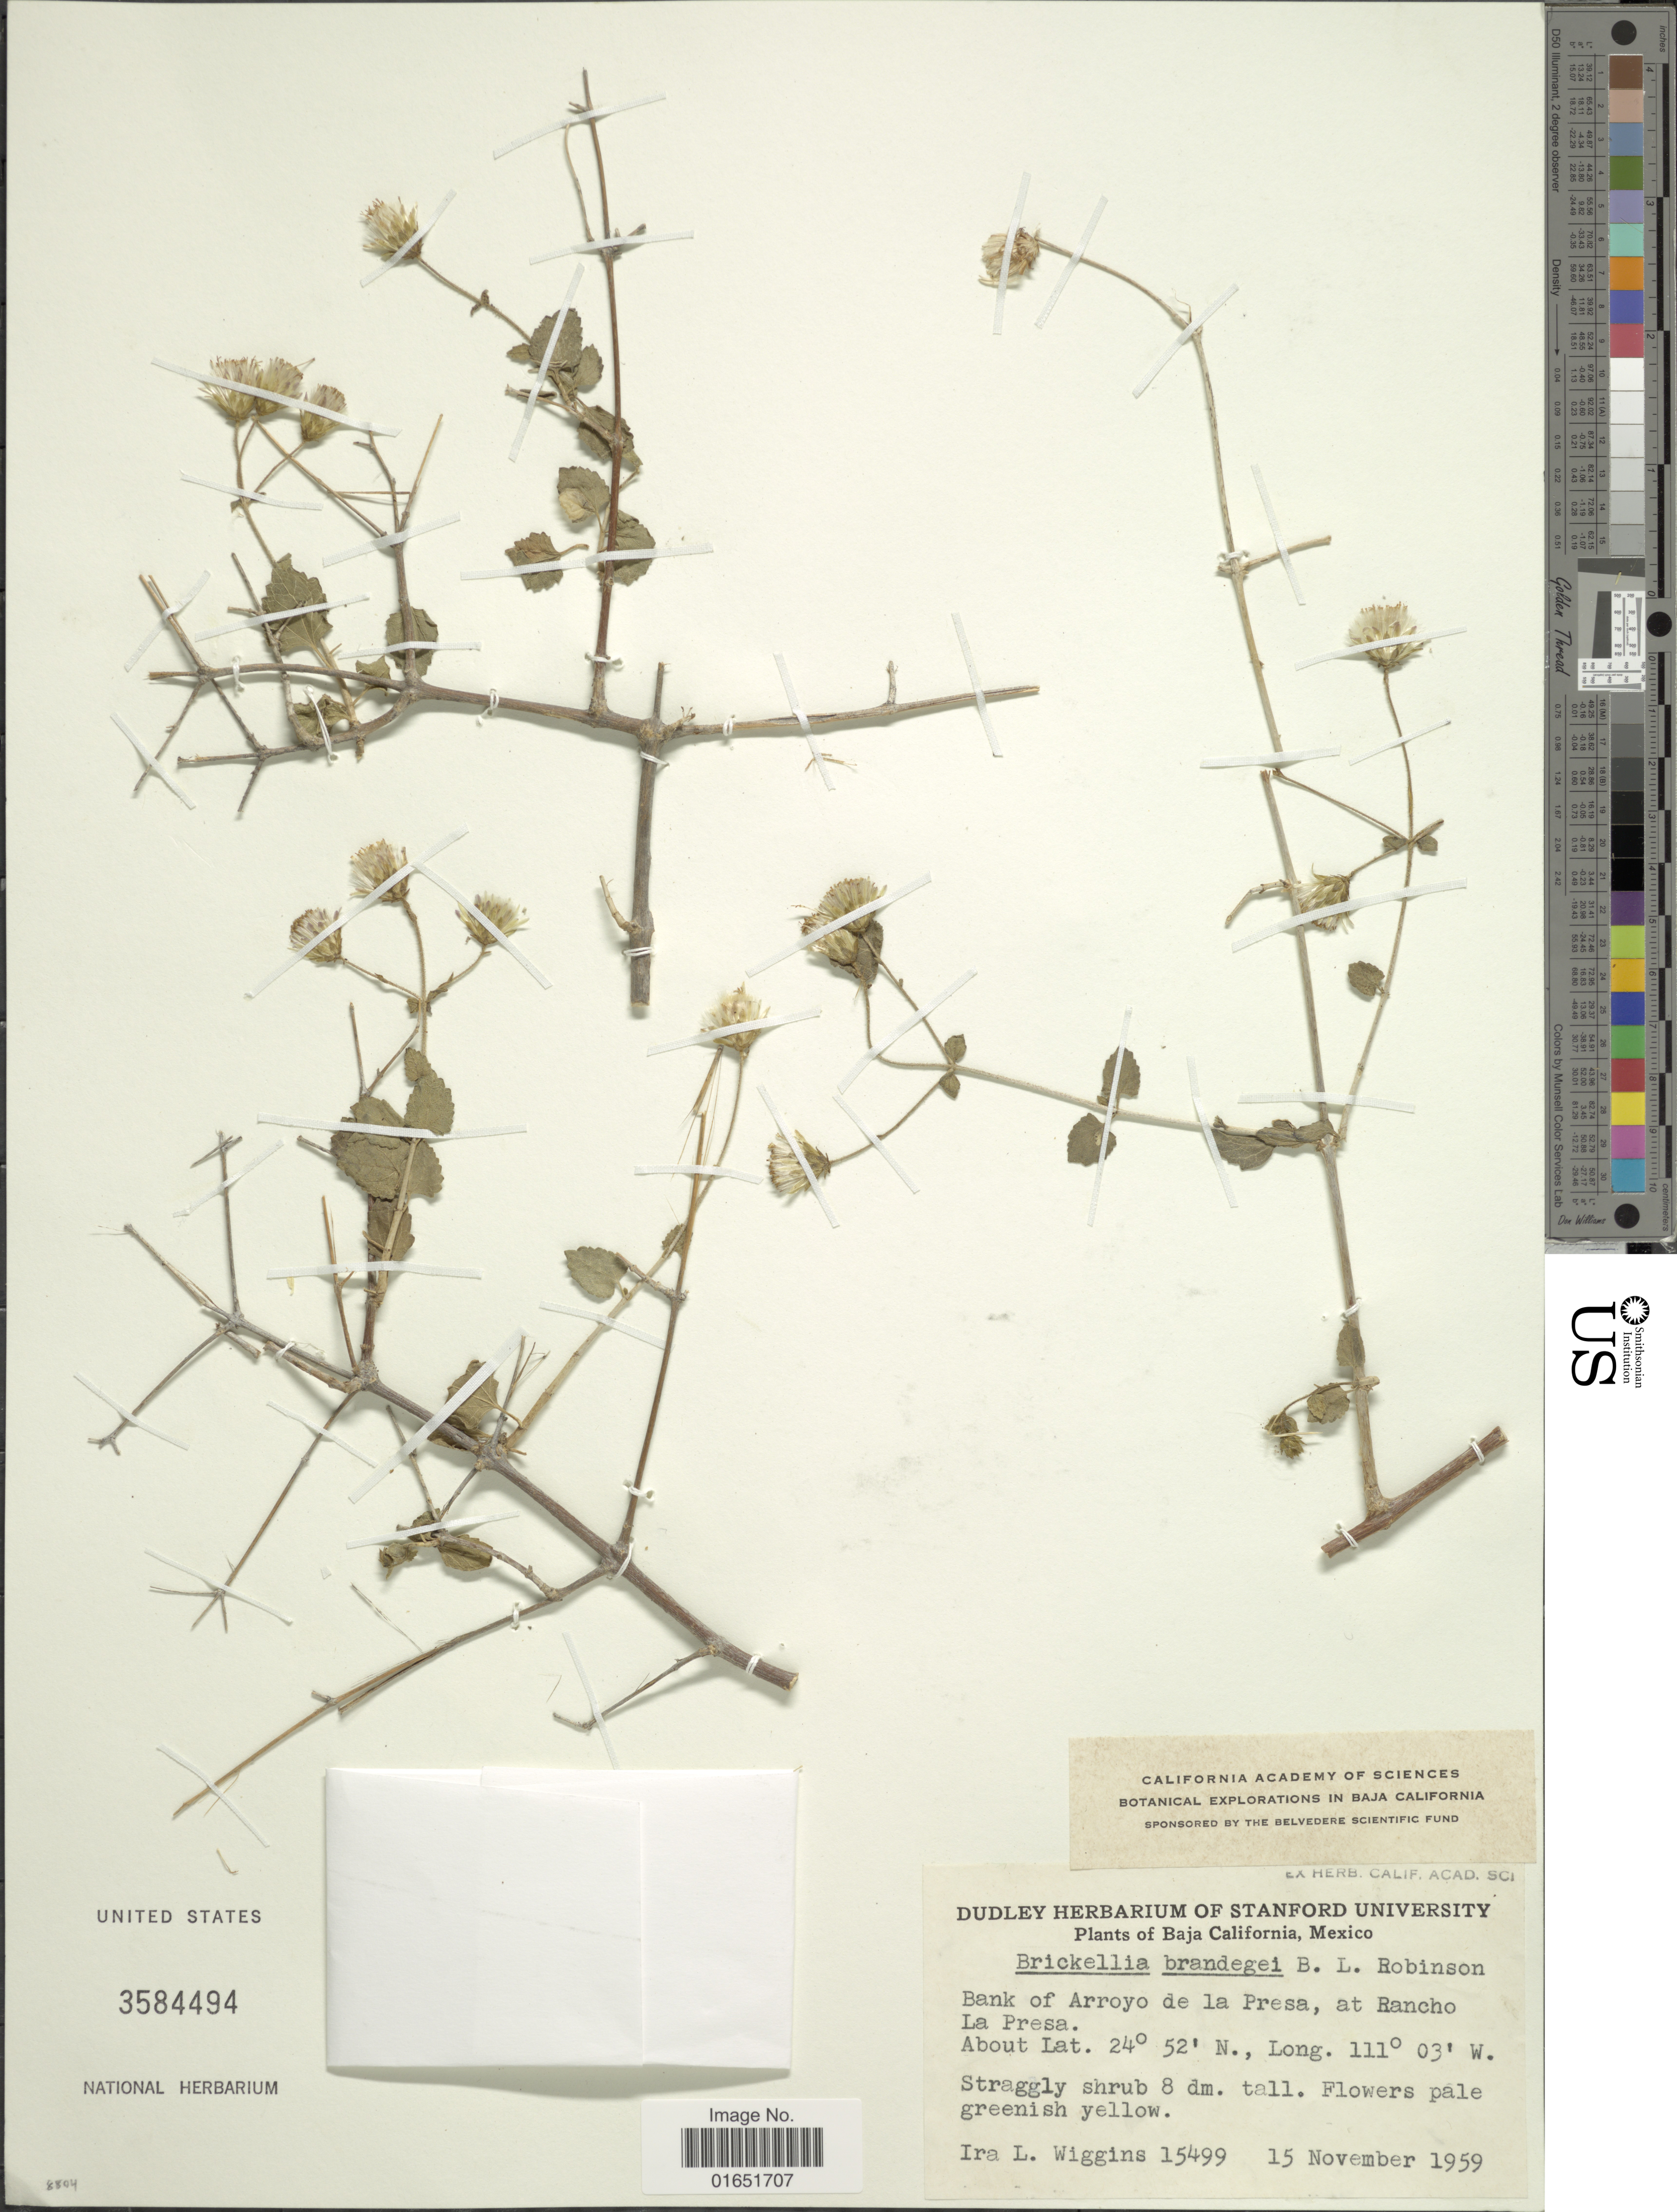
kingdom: Plantae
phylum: Tracheophyta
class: Magnoliopsida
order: Asterales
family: Asteraceae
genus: Brickellia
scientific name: Brickellia brandegei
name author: B.L. Rob.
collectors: I. L. Wiggins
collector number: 15499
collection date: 1959-11-15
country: Mexico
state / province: Baja California Sur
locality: Bank of Arroyo de la Presa, at Rancho La Presa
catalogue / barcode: US 3584494